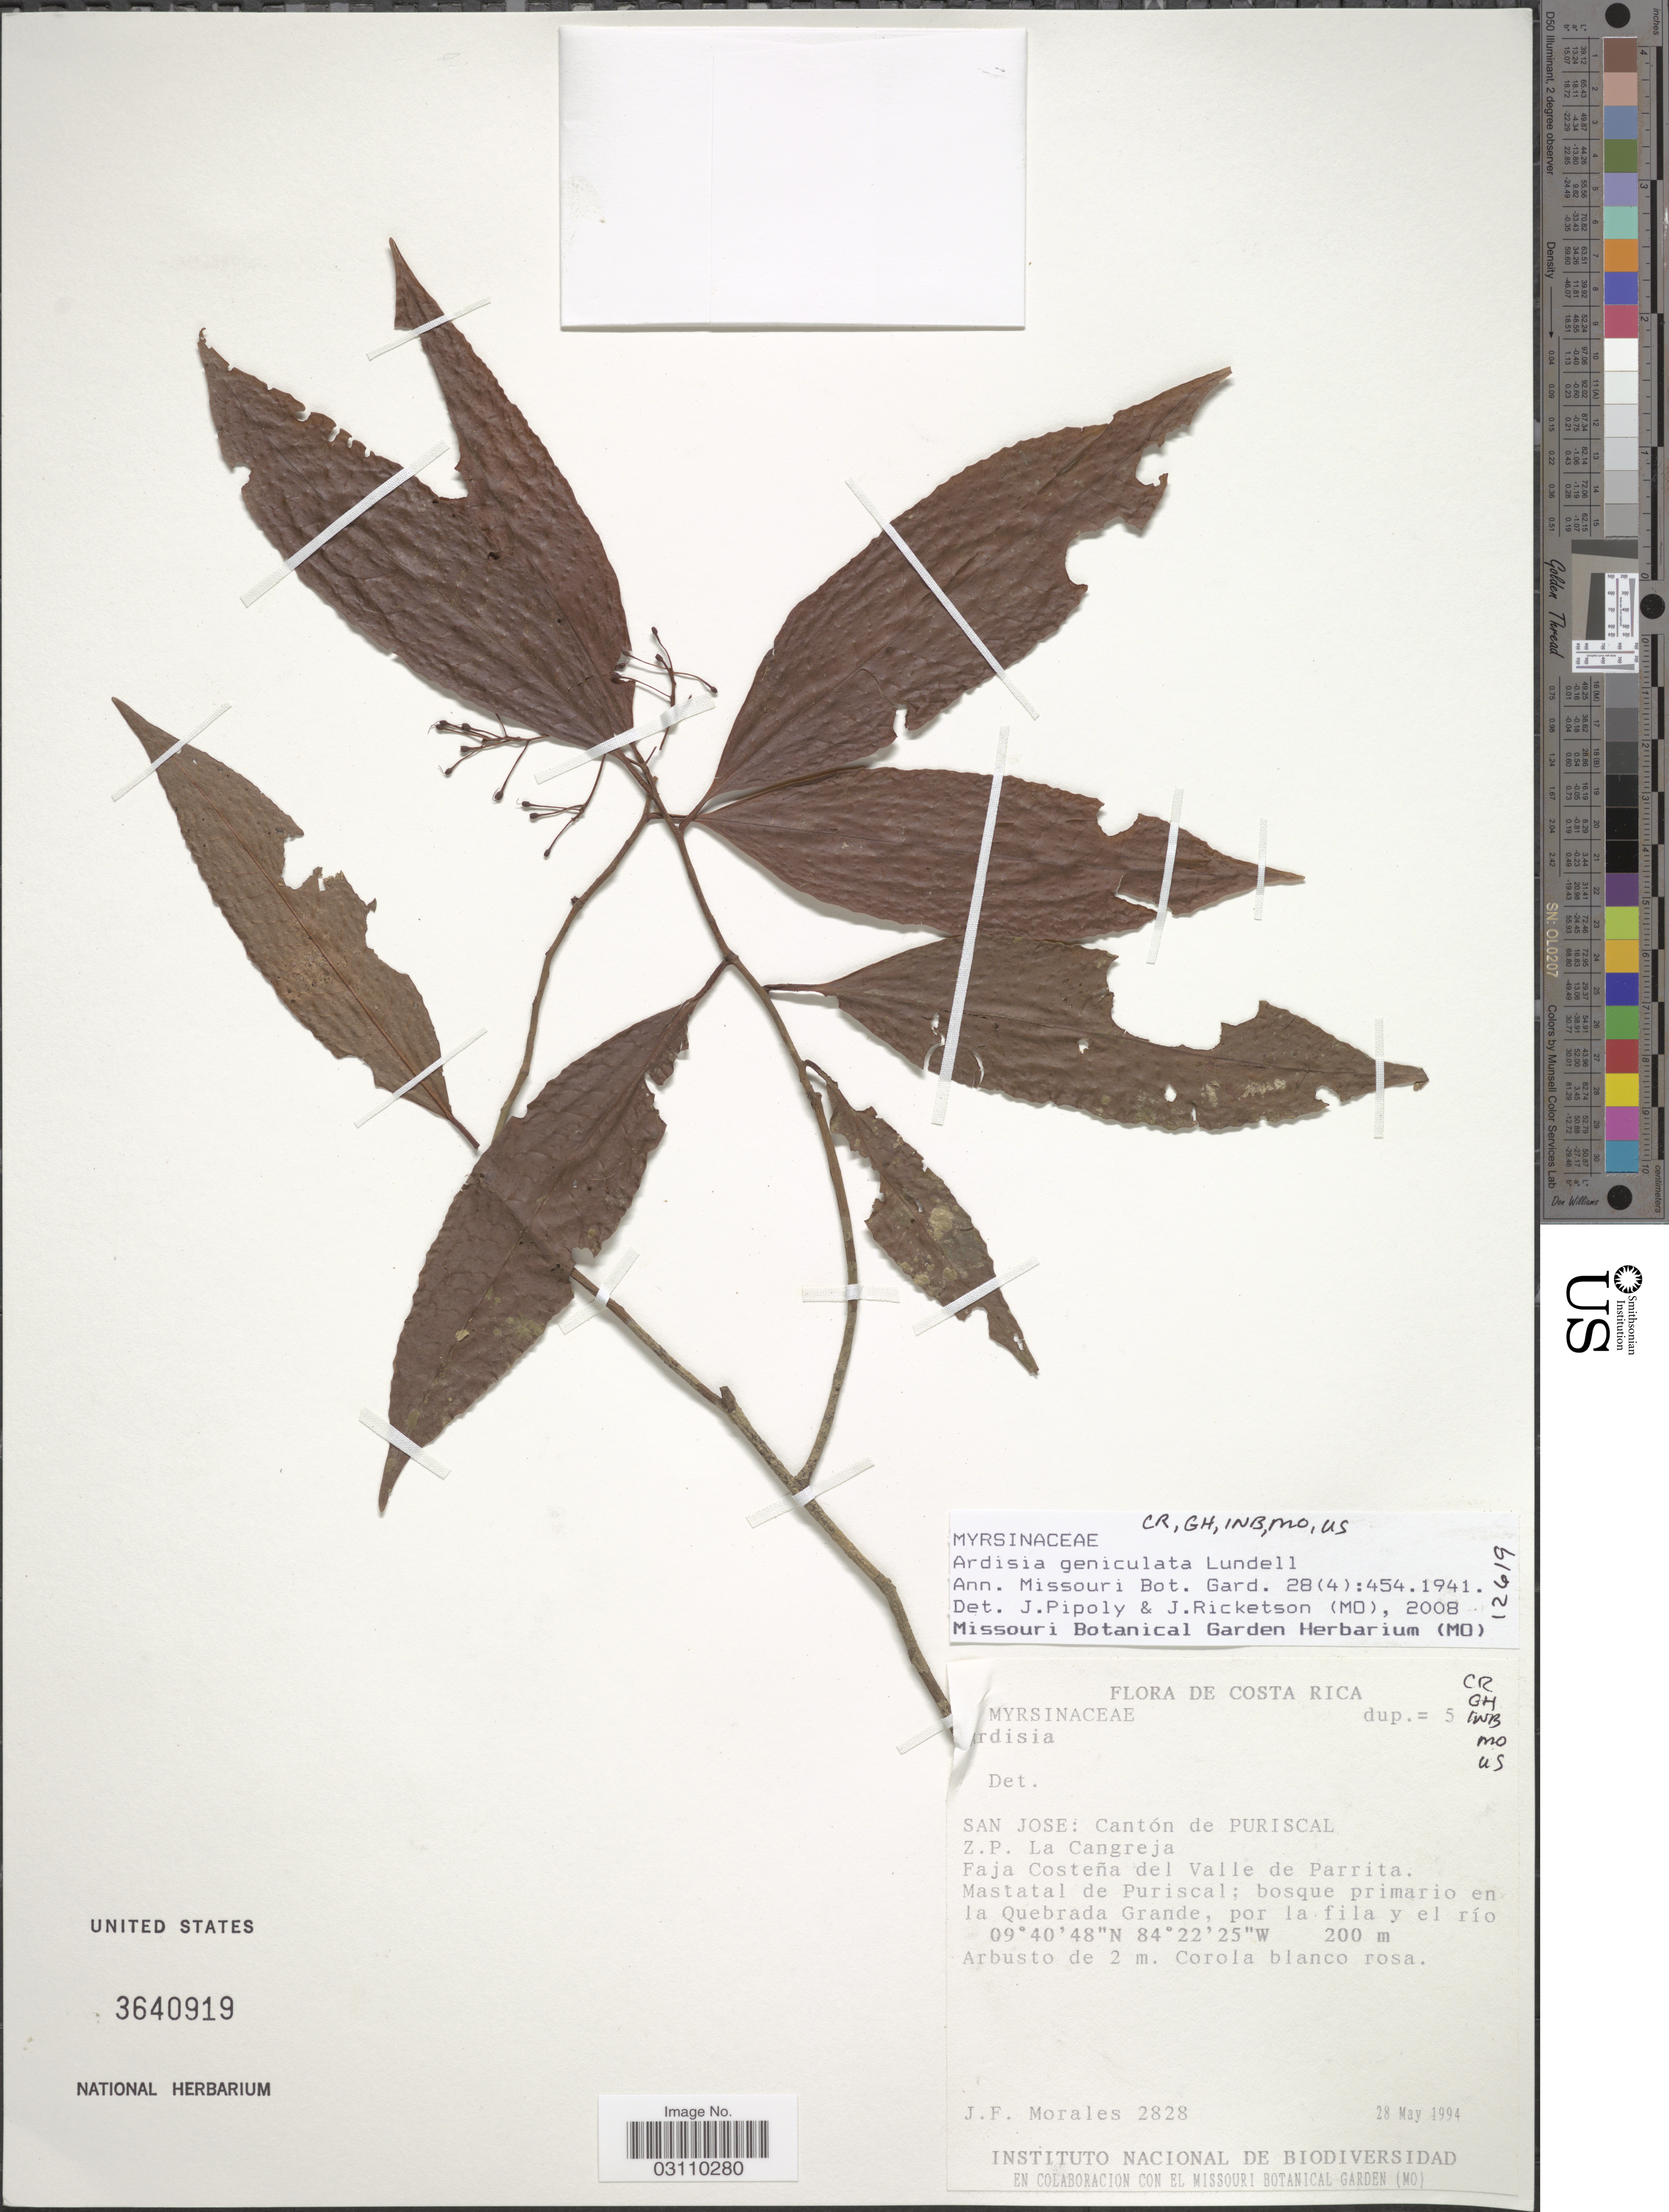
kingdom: Plantae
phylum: Tracheophyta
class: Magnoliopsida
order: Ericales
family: Primulaceae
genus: Ardisia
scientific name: Ardisia geniculata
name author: Lundell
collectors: J. Morales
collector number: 2828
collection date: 1994-05-28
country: Costa Rica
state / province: San José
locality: Cantón de Puriscal, Z.P. La Cangreja, Faja Costeña del Valle de Parrita. Mastatal de Puriscal; bosque primario en la Quebrada Grande, por la fila y el río.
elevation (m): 200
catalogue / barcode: US 3640919